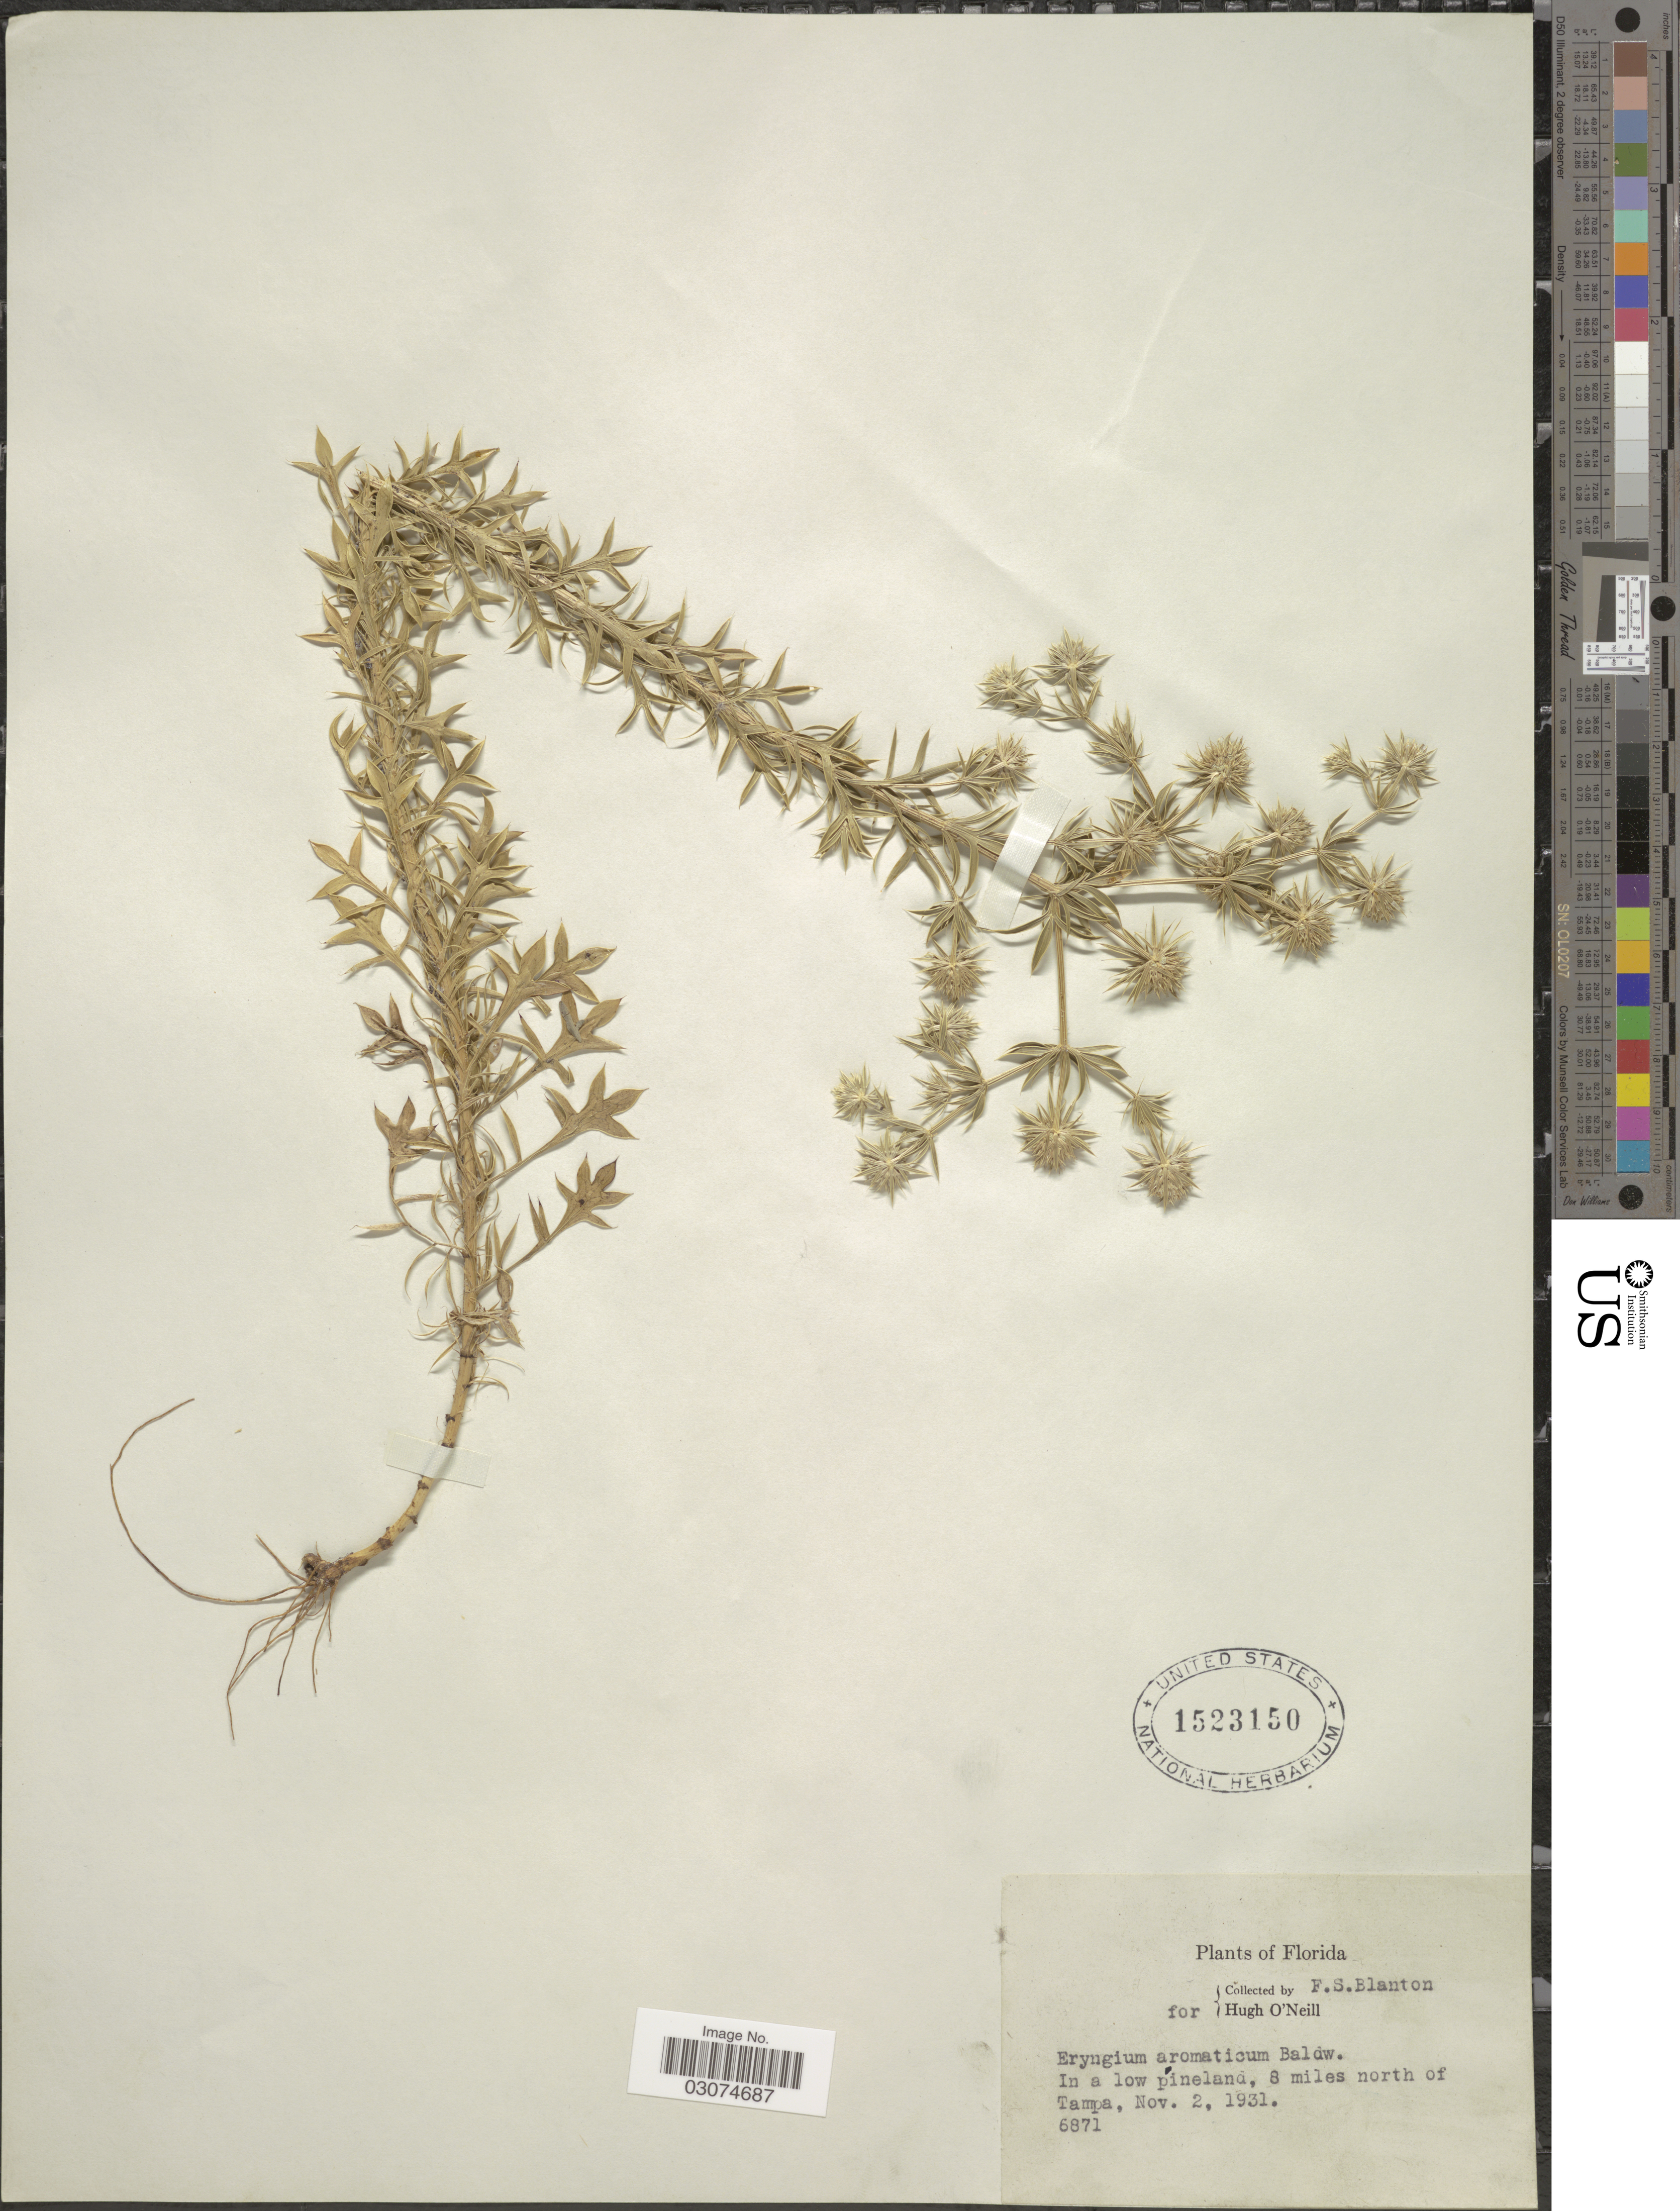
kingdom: Plantae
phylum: Tracheophyta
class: Magnoliopsida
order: Apiales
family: Apiaceae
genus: Eryngium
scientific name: Eryngium aromaticum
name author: Baldwin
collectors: F. S. Blanton & H. O'Neill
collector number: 6871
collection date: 1931-11-02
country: United States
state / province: Florida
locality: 8 miles north of Tampa.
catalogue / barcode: US 1523150